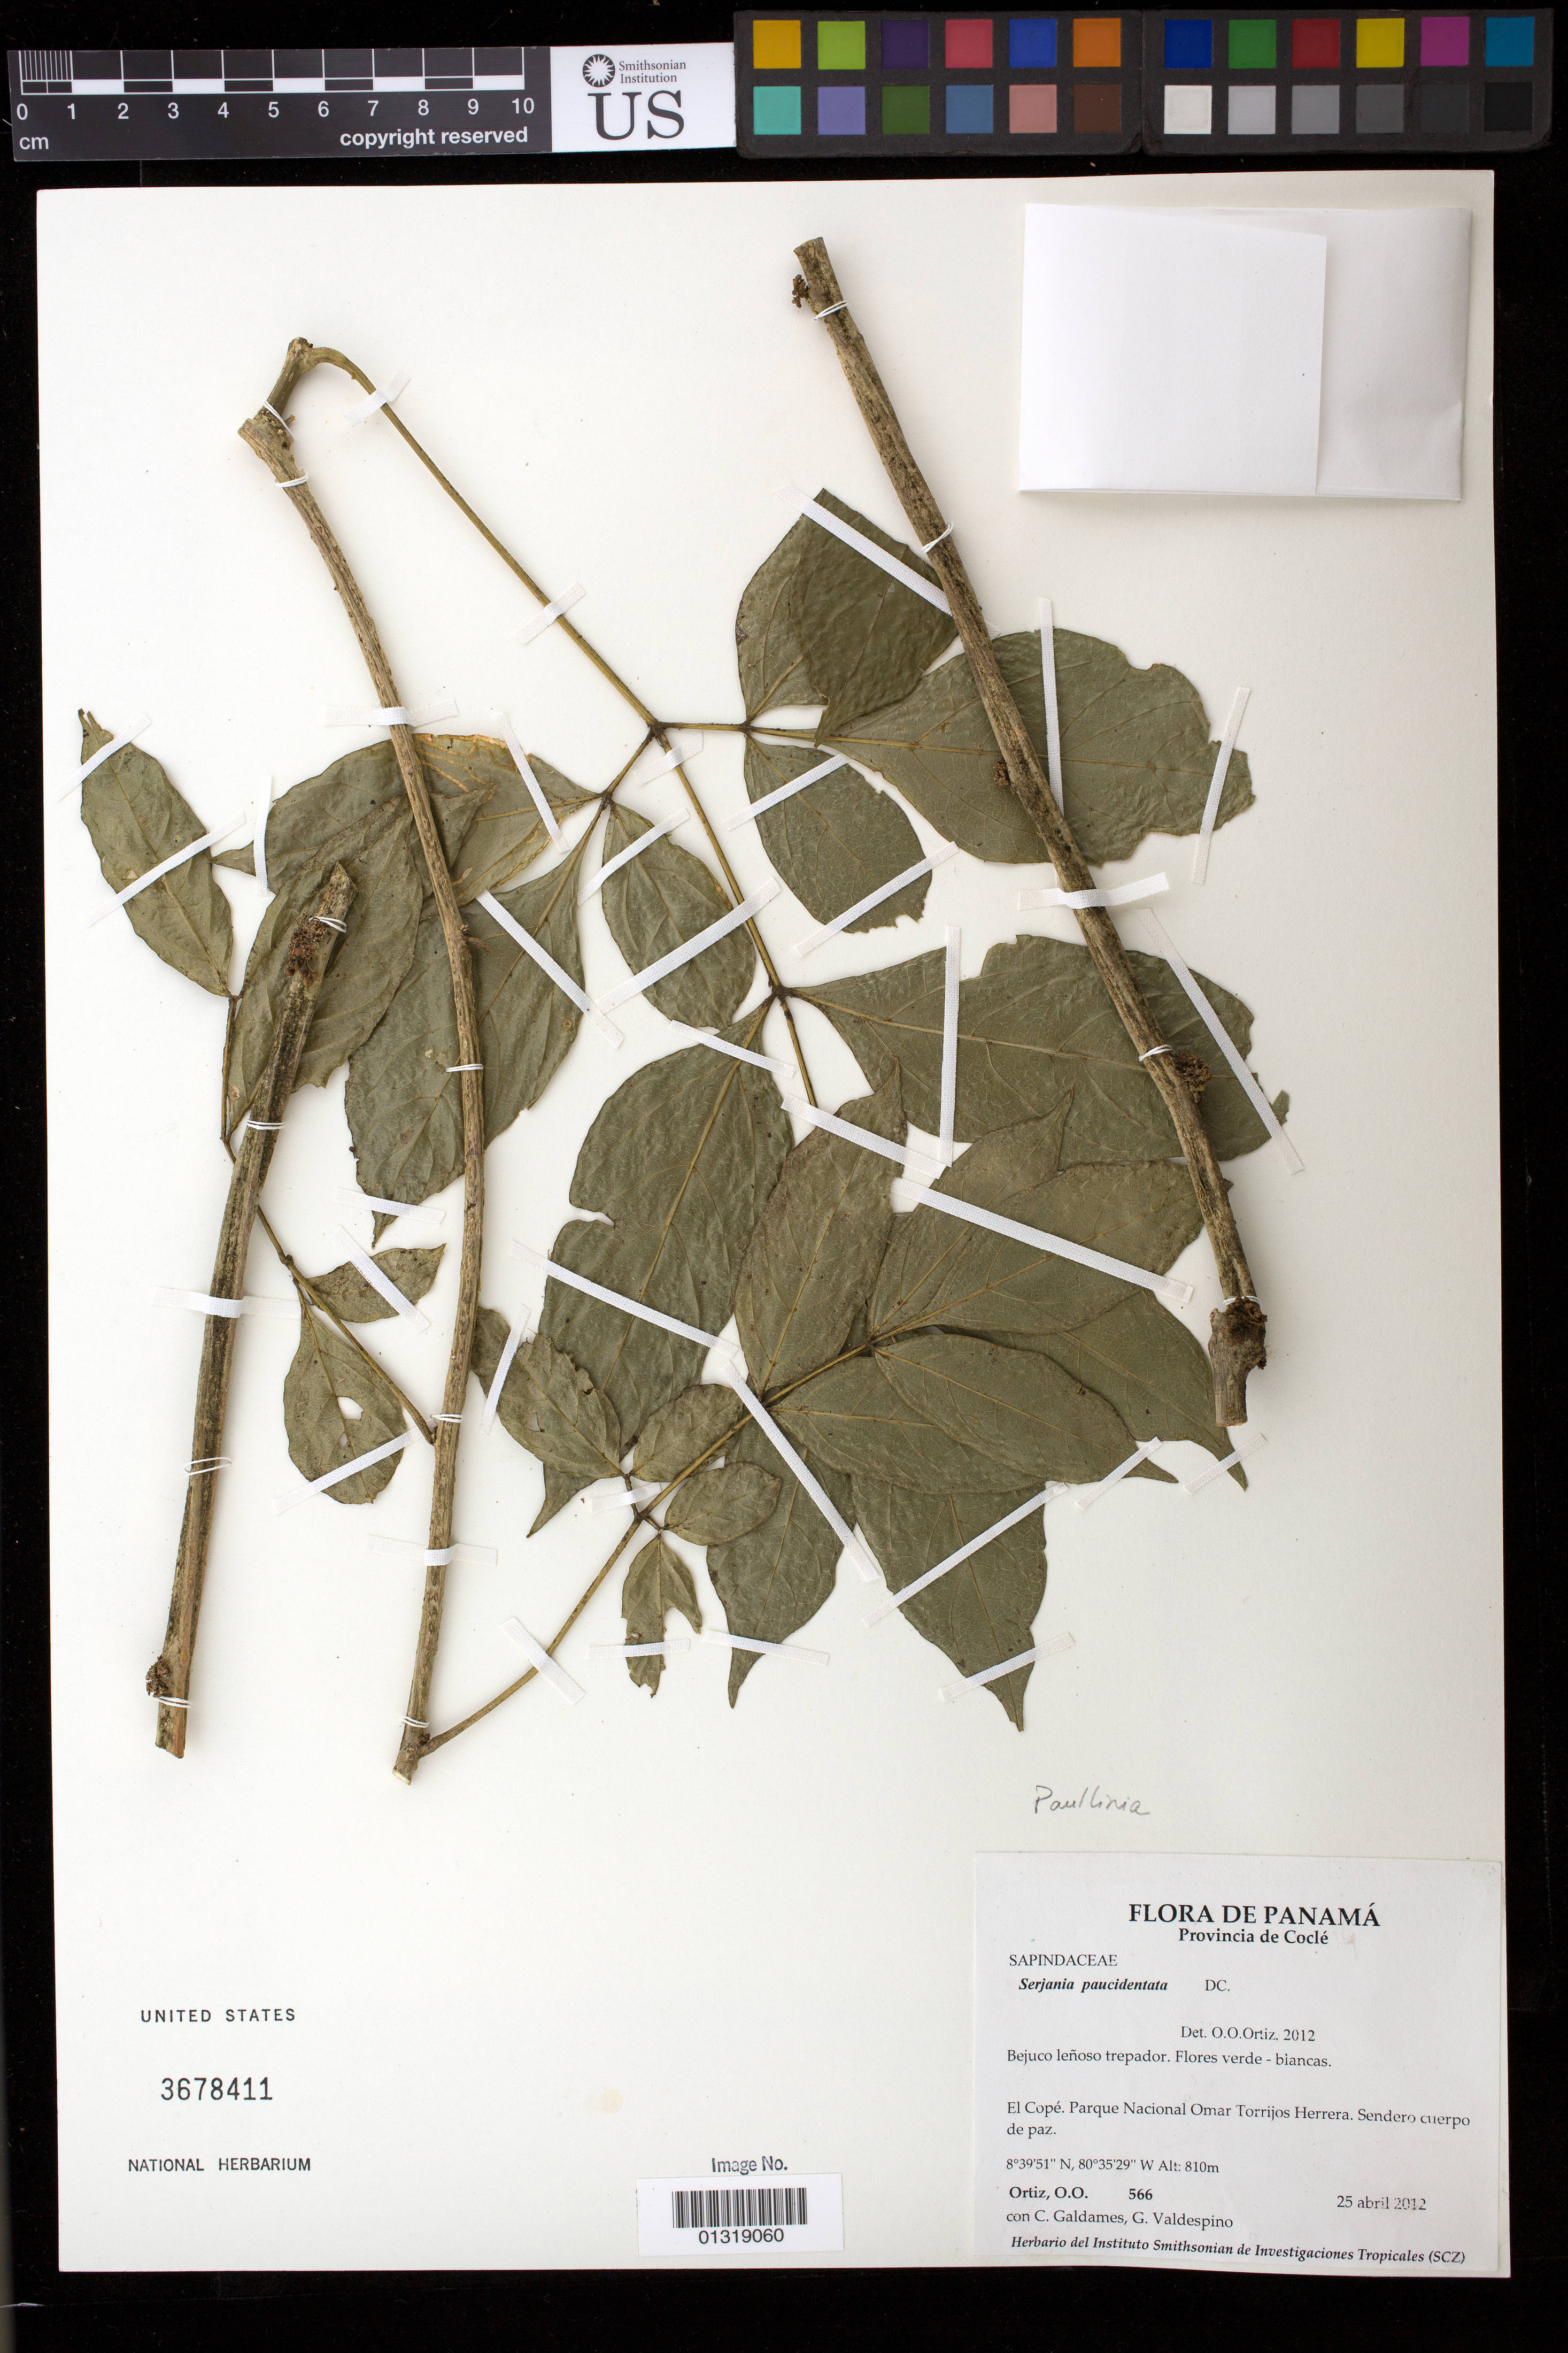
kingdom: Plantae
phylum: Tracheophyta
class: Magnoliopsida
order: Sapindales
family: Sapindaceae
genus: Paullinia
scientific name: Paullinia funicularis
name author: Radlk.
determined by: Acevedo-Rodriguez, P., (US), Smithsonian Institution - National Museum of Natural History (UNITED STATES)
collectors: O. O. Ortiz, C. Galdames & G. Valdespino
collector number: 566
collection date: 2012-04-25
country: Panama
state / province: Coclé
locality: El Copé. Parque Nacional Omar Torrijos Herrera, sendero cuerpo de paz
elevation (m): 810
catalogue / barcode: US 3678411